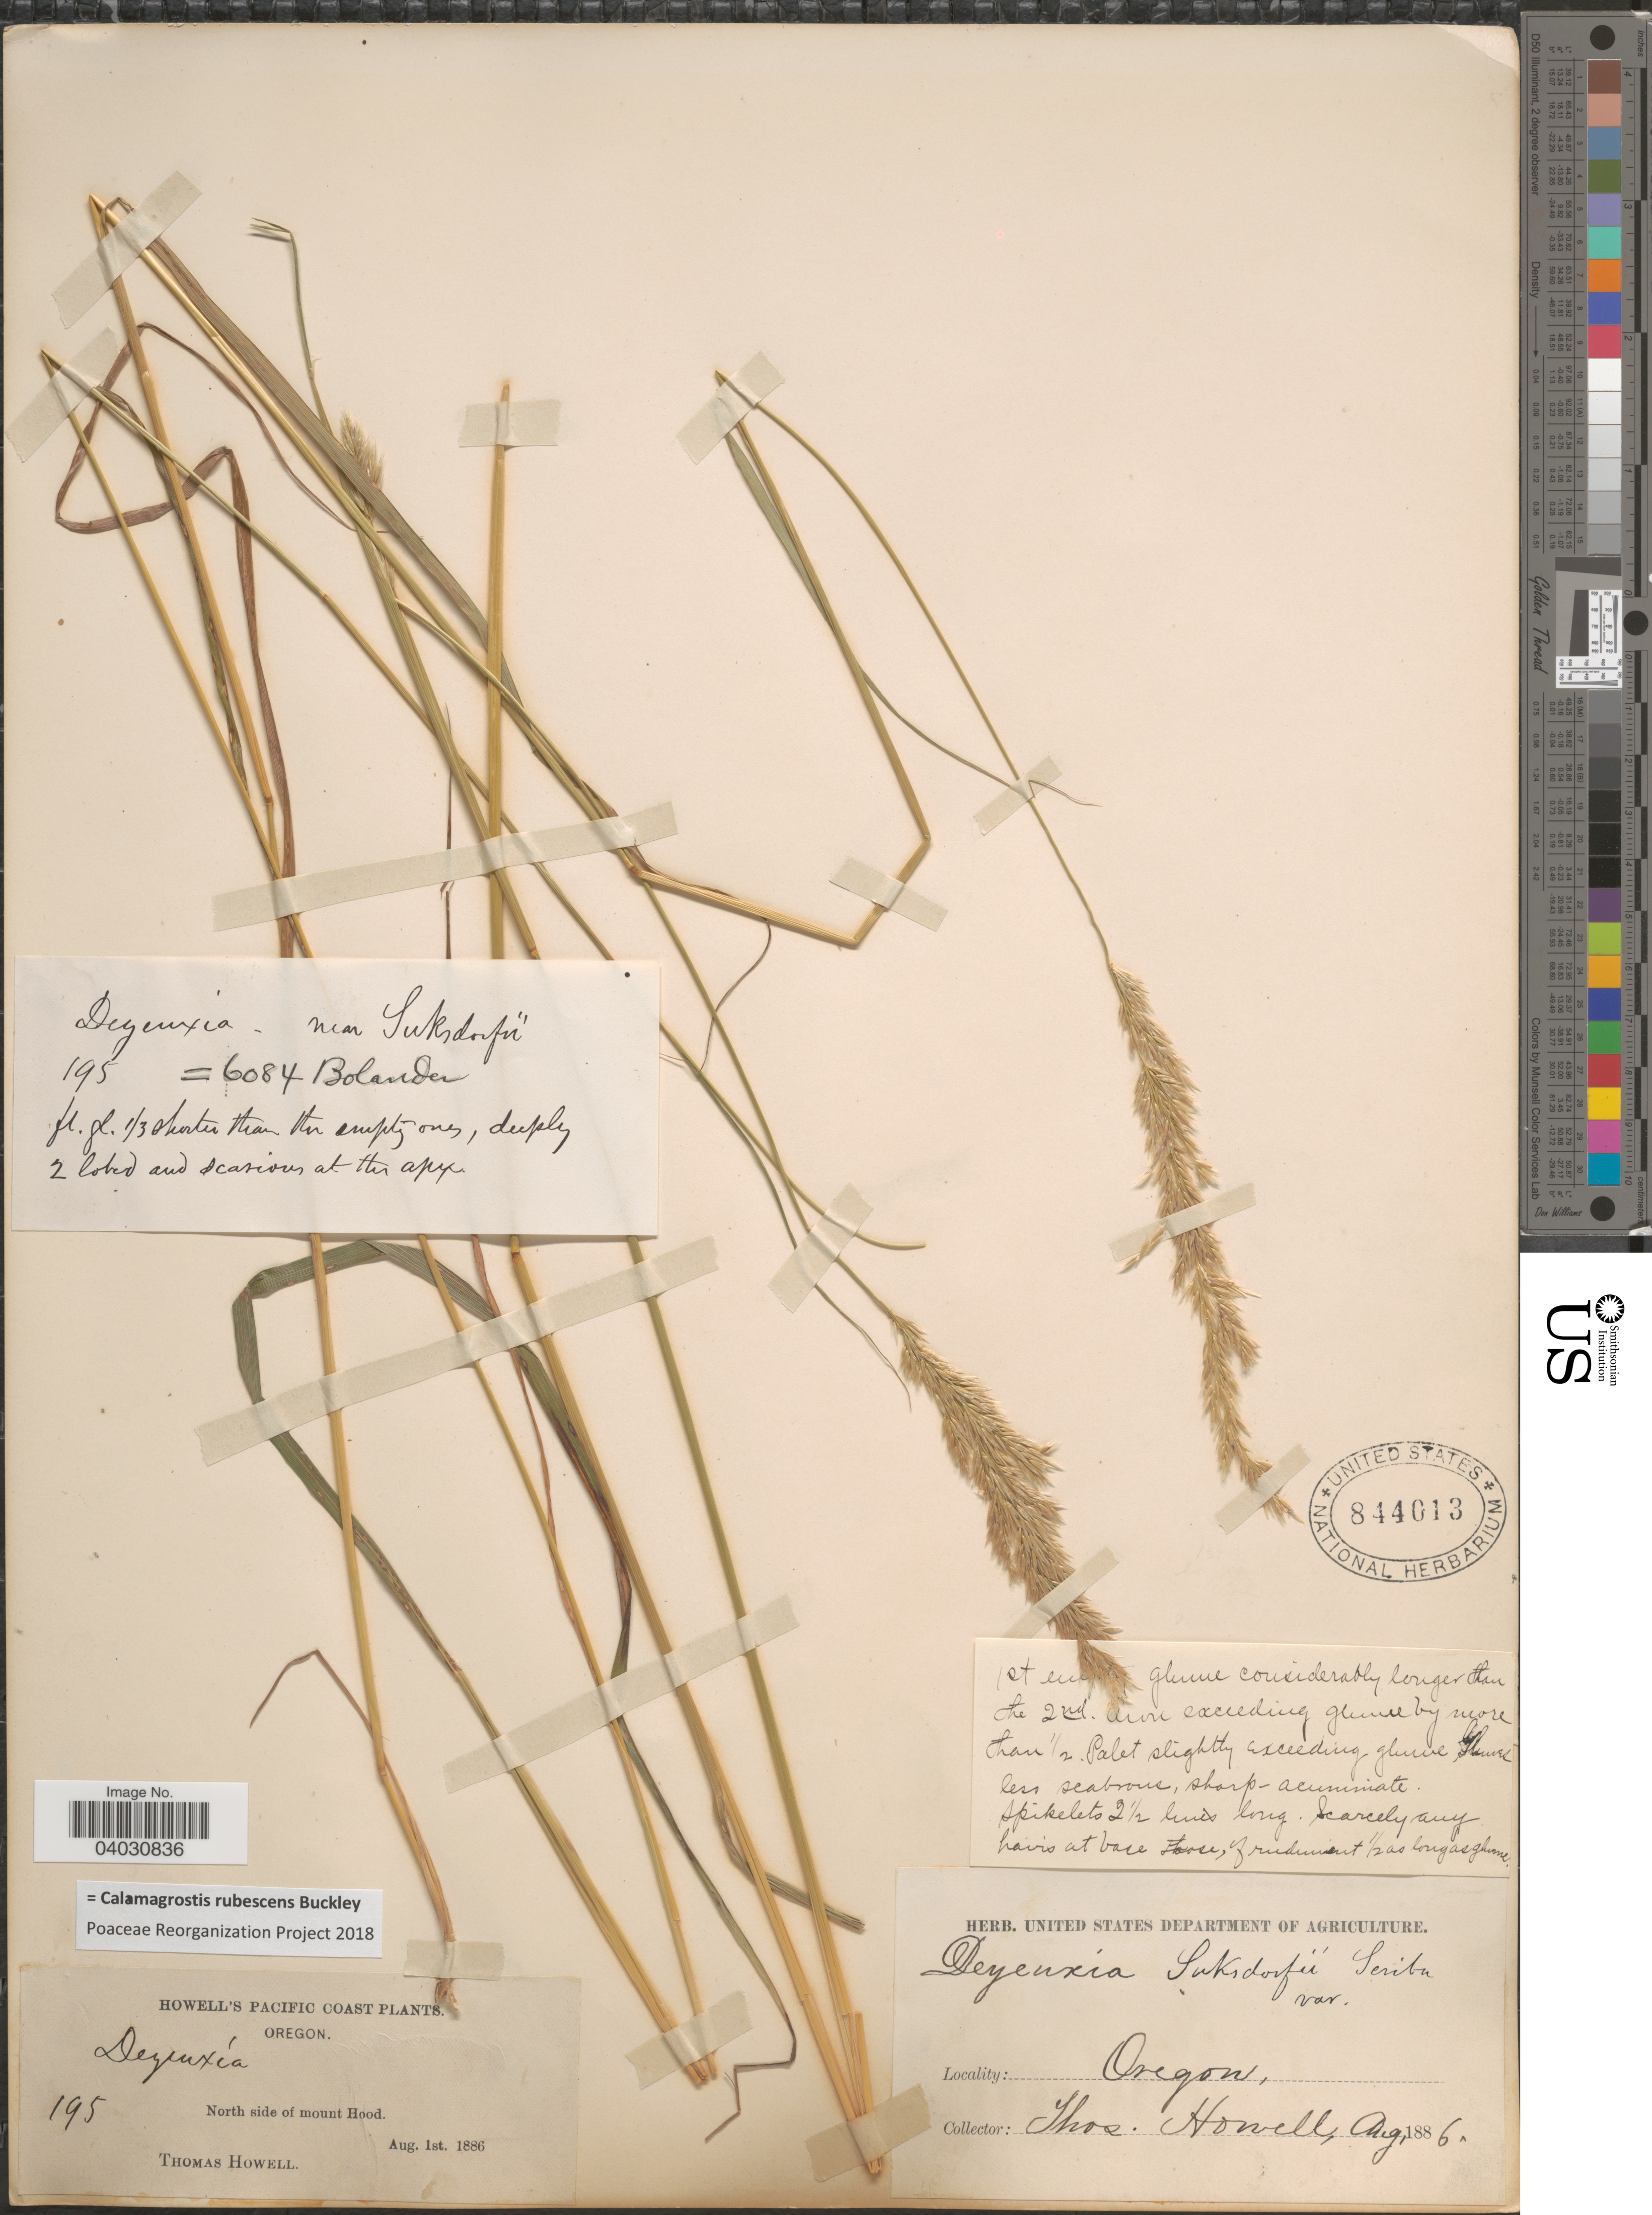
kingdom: Plantae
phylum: Tracheophyta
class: Liliopsida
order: Poales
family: Poaceae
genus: Calamagrostis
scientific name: Calamagrostis rubescens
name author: Buckley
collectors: T. Howell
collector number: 195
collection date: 1886-08-01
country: United States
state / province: Oregon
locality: Pacific Coast. North side of mount Hood.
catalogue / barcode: US 844013